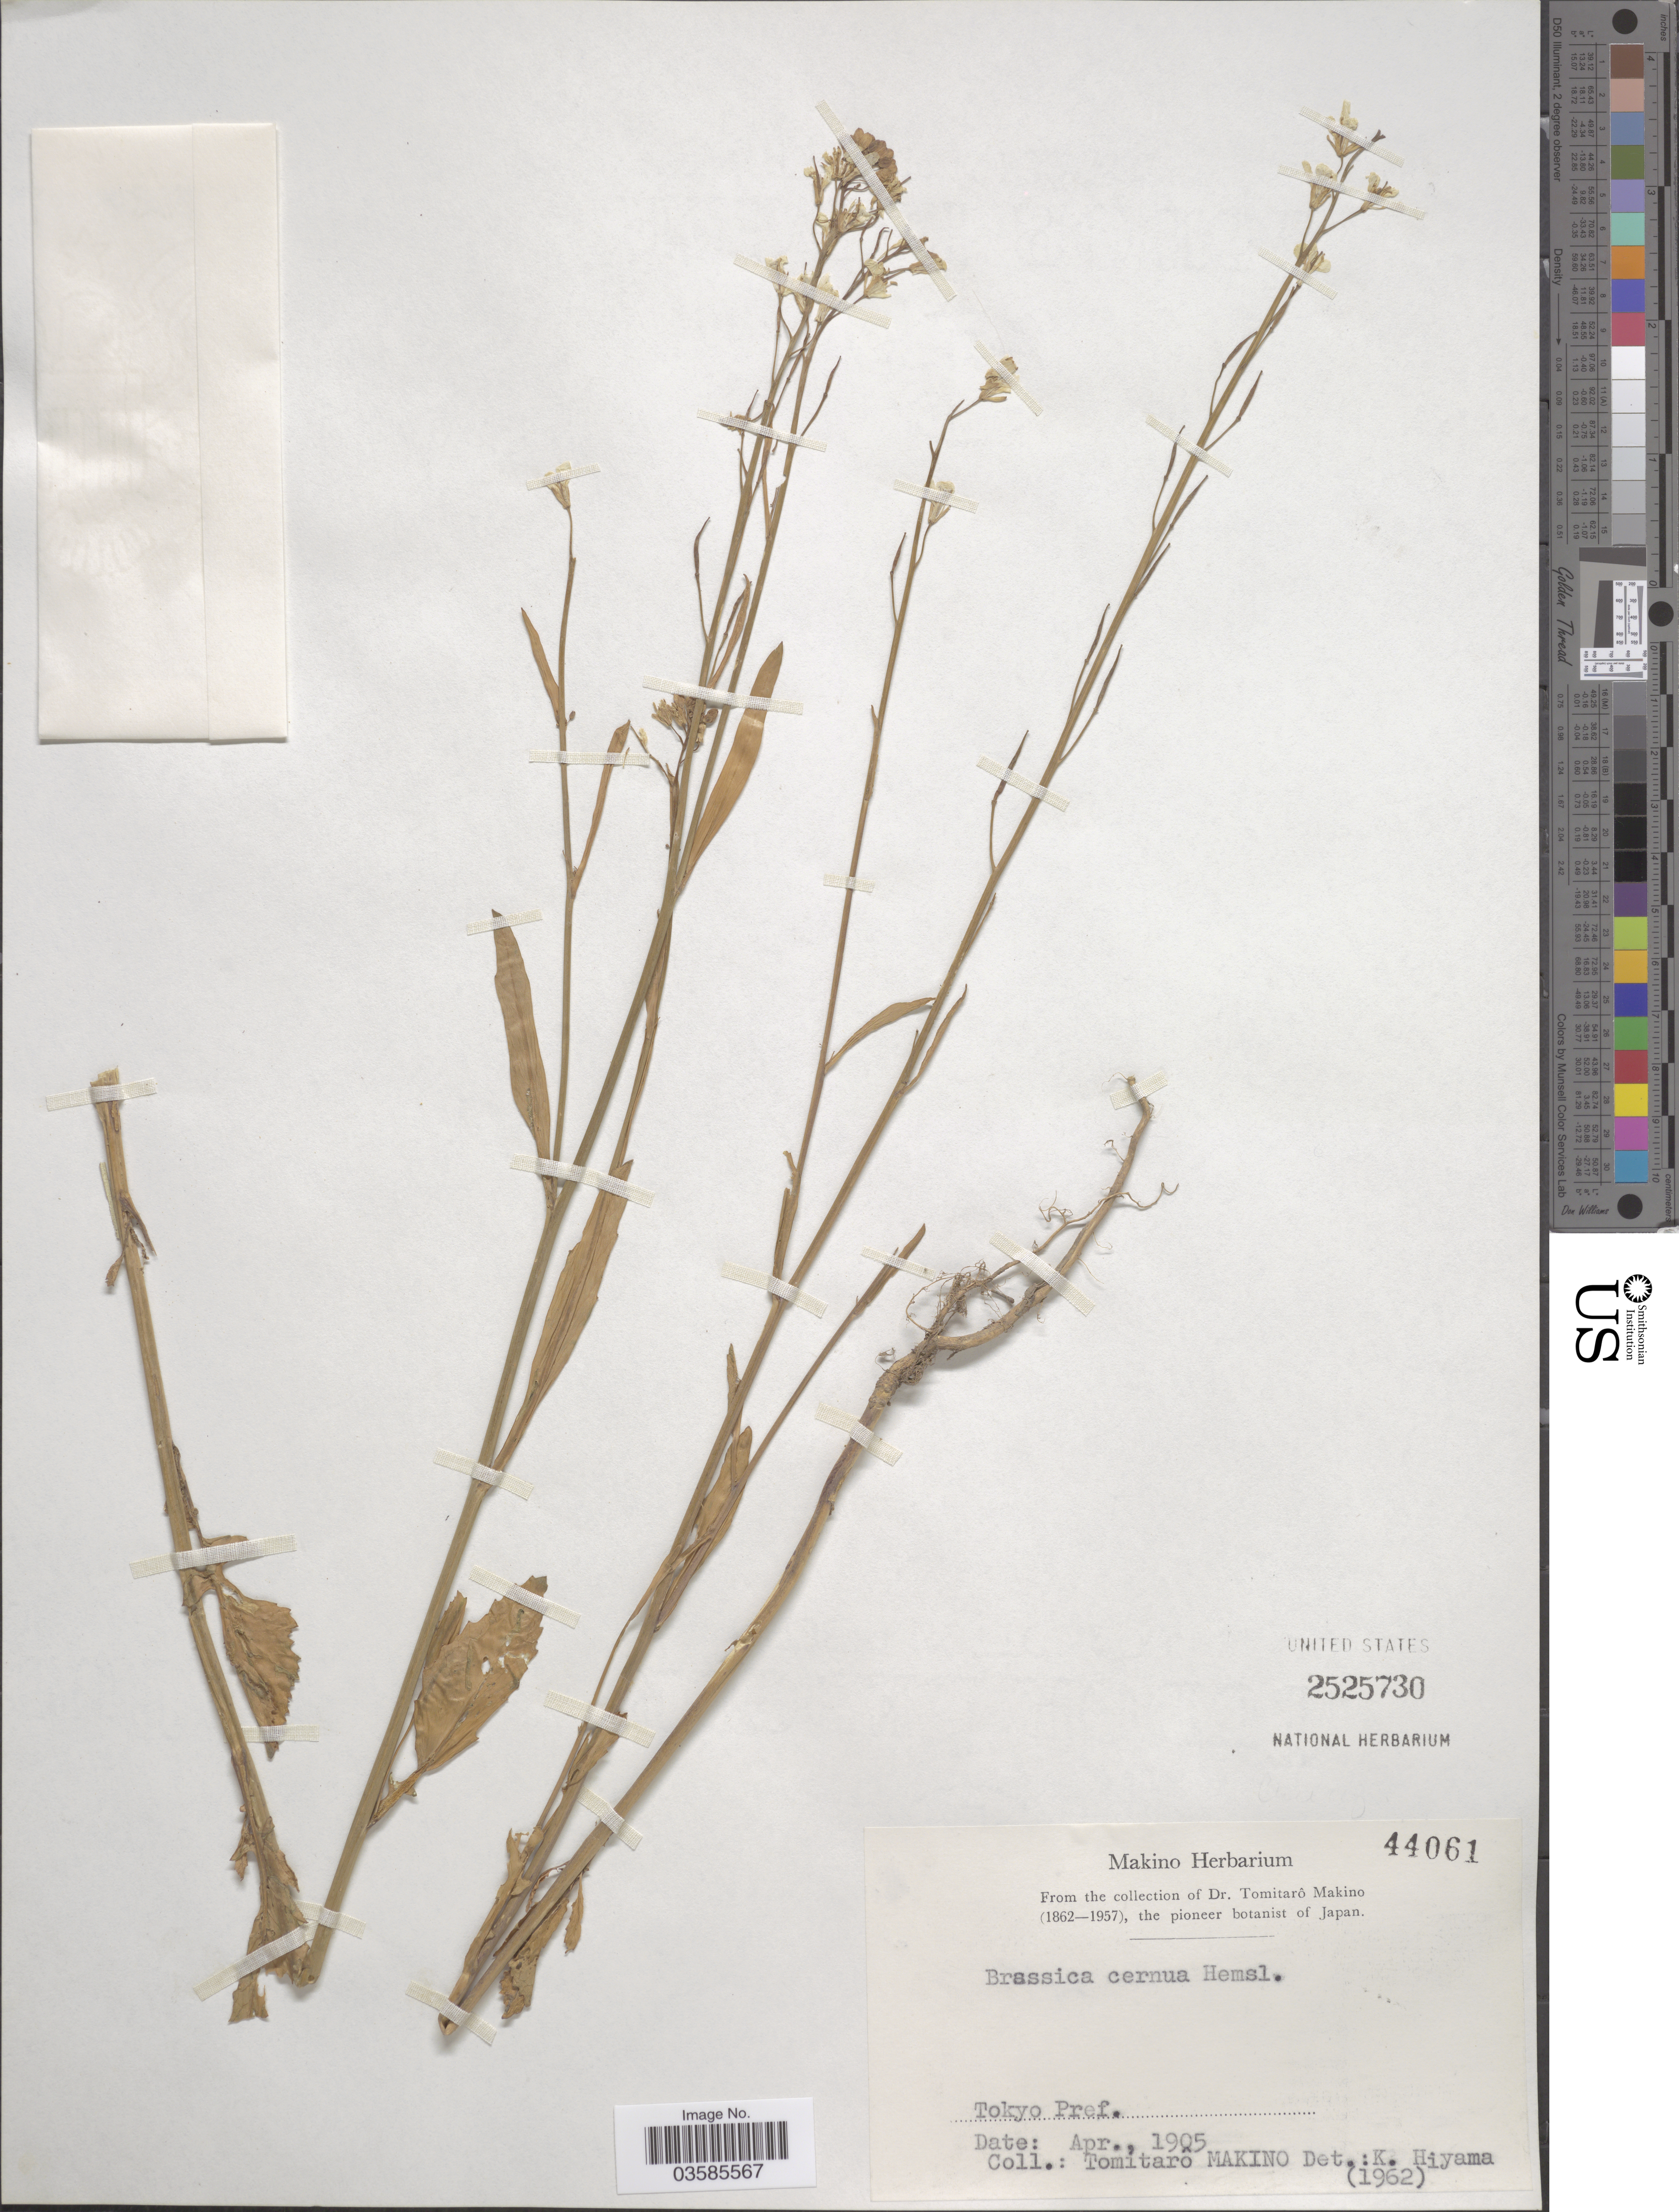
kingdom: Plantae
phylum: Tracheophyta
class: Magnoliopsida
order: Brassicales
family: Brassicaceae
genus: Brassica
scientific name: Brassica cernua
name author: (Thunb.) F.B. Forbes & Hemsl.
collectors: T. Makino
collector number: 44061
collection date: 1905-04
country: Japan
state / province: Tokyo, Federal City of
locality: Tokyo pref.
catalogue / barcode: US 2525730